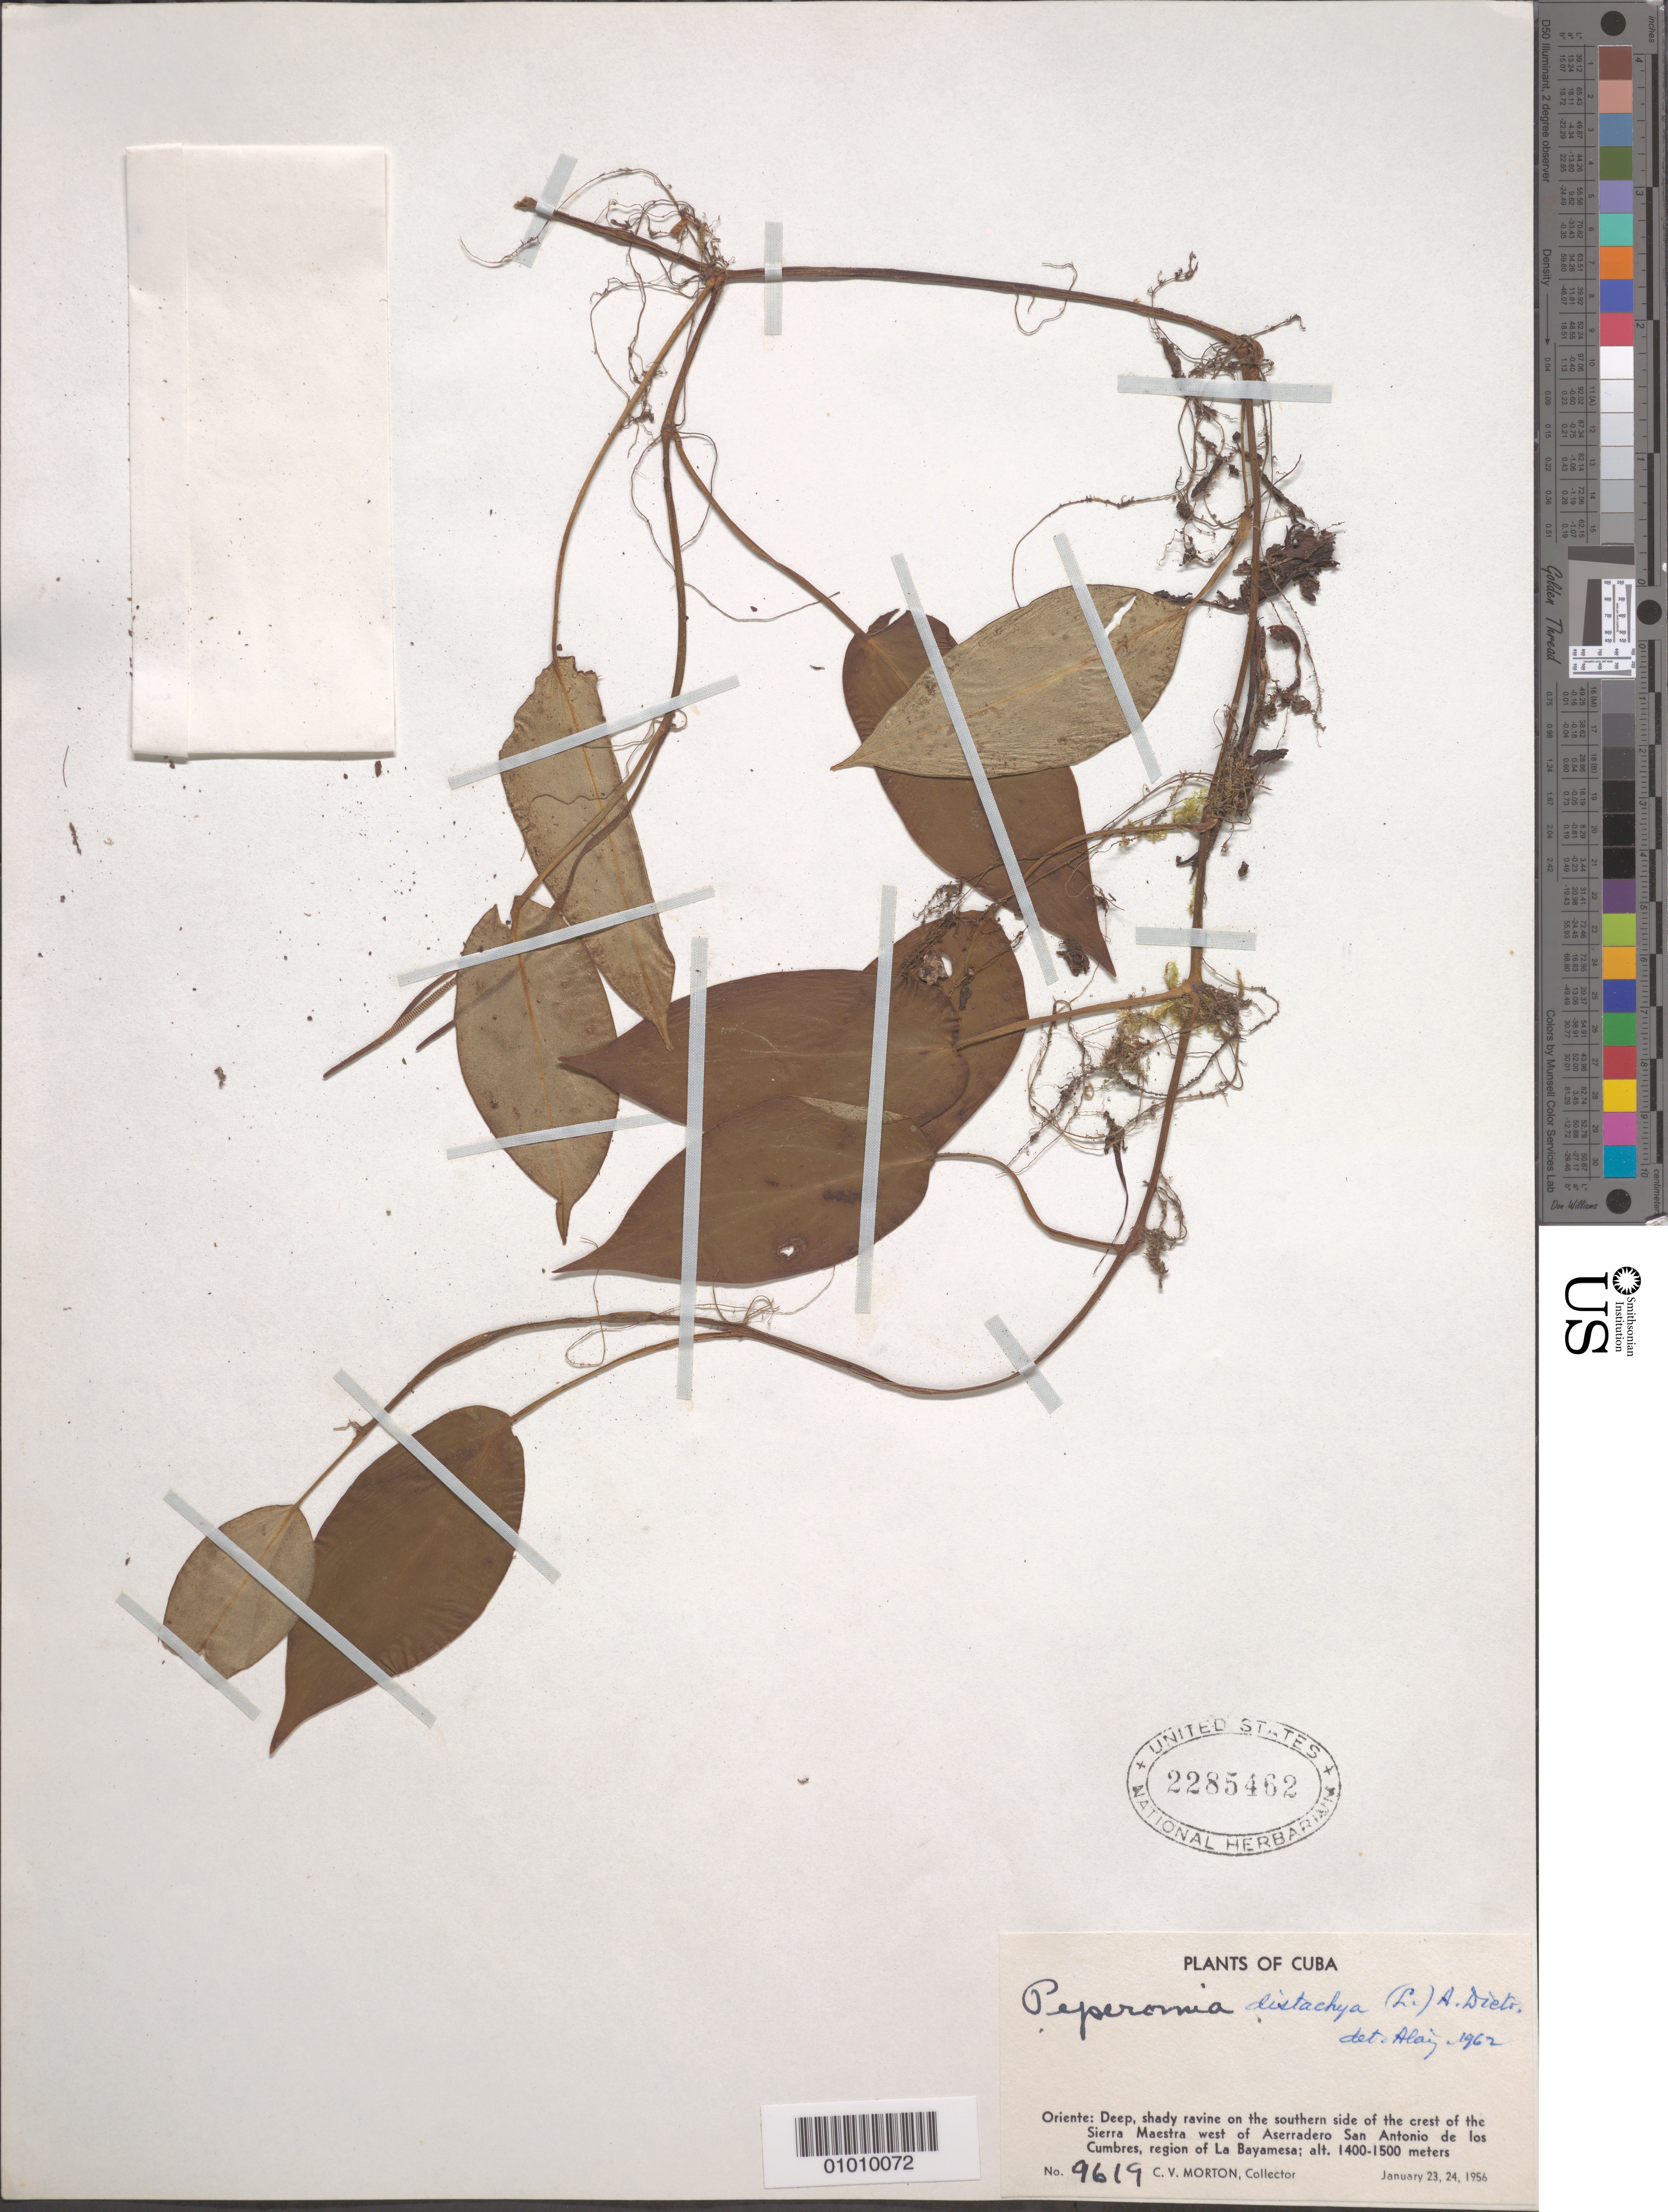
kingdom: Plantae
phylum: Tracheophyta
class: Magnoliopsida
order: Piperales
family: Piperaceae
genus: Peperomia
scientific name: Peperomia distachya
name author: (L.) A. Dietr.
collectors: C. V. Morton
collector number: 9619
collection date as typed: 23 Jan 1956 to 24 Jan 1956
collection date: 1956-01-23/1956-01-24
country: Cuba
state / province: Oriente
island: Cuba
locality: Deep shady ravine on the southern side of the crest of the Sierra Maestra W of Aserrandero San Antonio de los Cumbres, region of La Bayamesa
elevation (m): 1400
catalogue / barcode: US 2285462